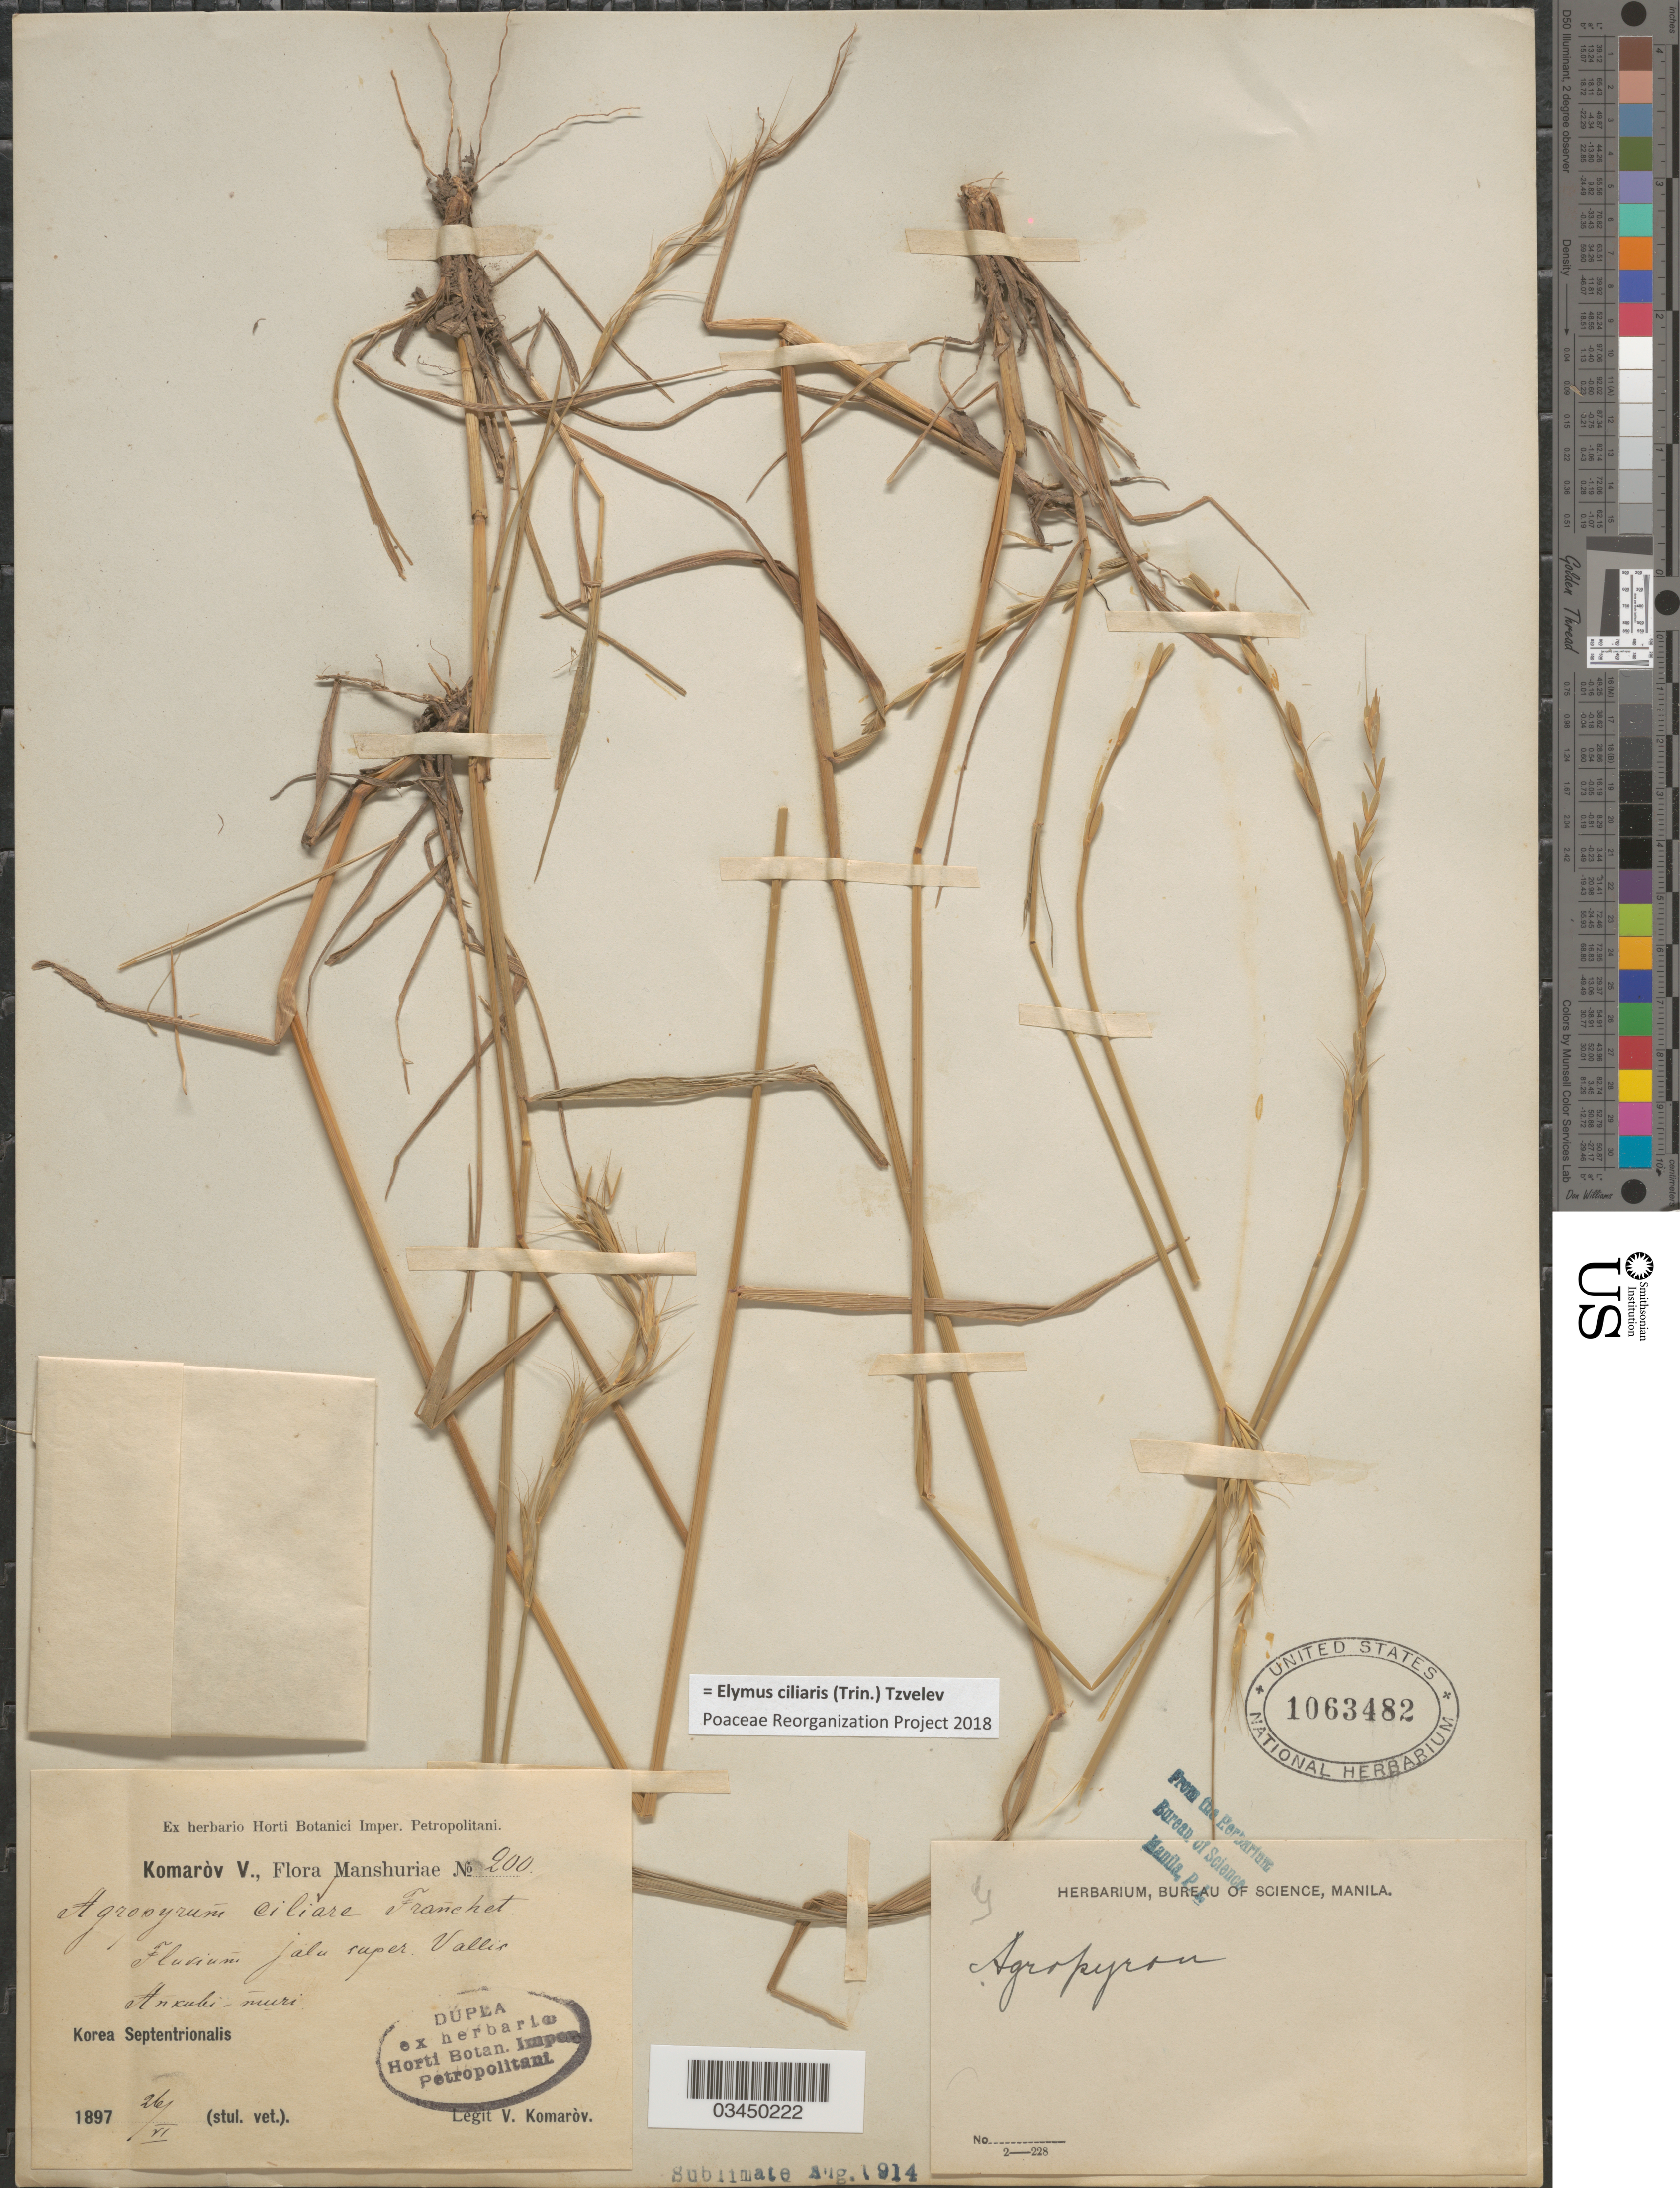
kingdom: Plantae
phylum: Tracheophyta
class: Liliopsida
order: Poales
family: Poaceae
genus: Elymus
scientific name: Elymus ciliaris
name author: (Trin.) Tzvelev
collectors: V. Komarov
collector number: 200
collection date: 1897-06-26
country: North Korea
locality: Manshuriae. Korea Septentrionalis.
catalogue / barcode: US 1063482